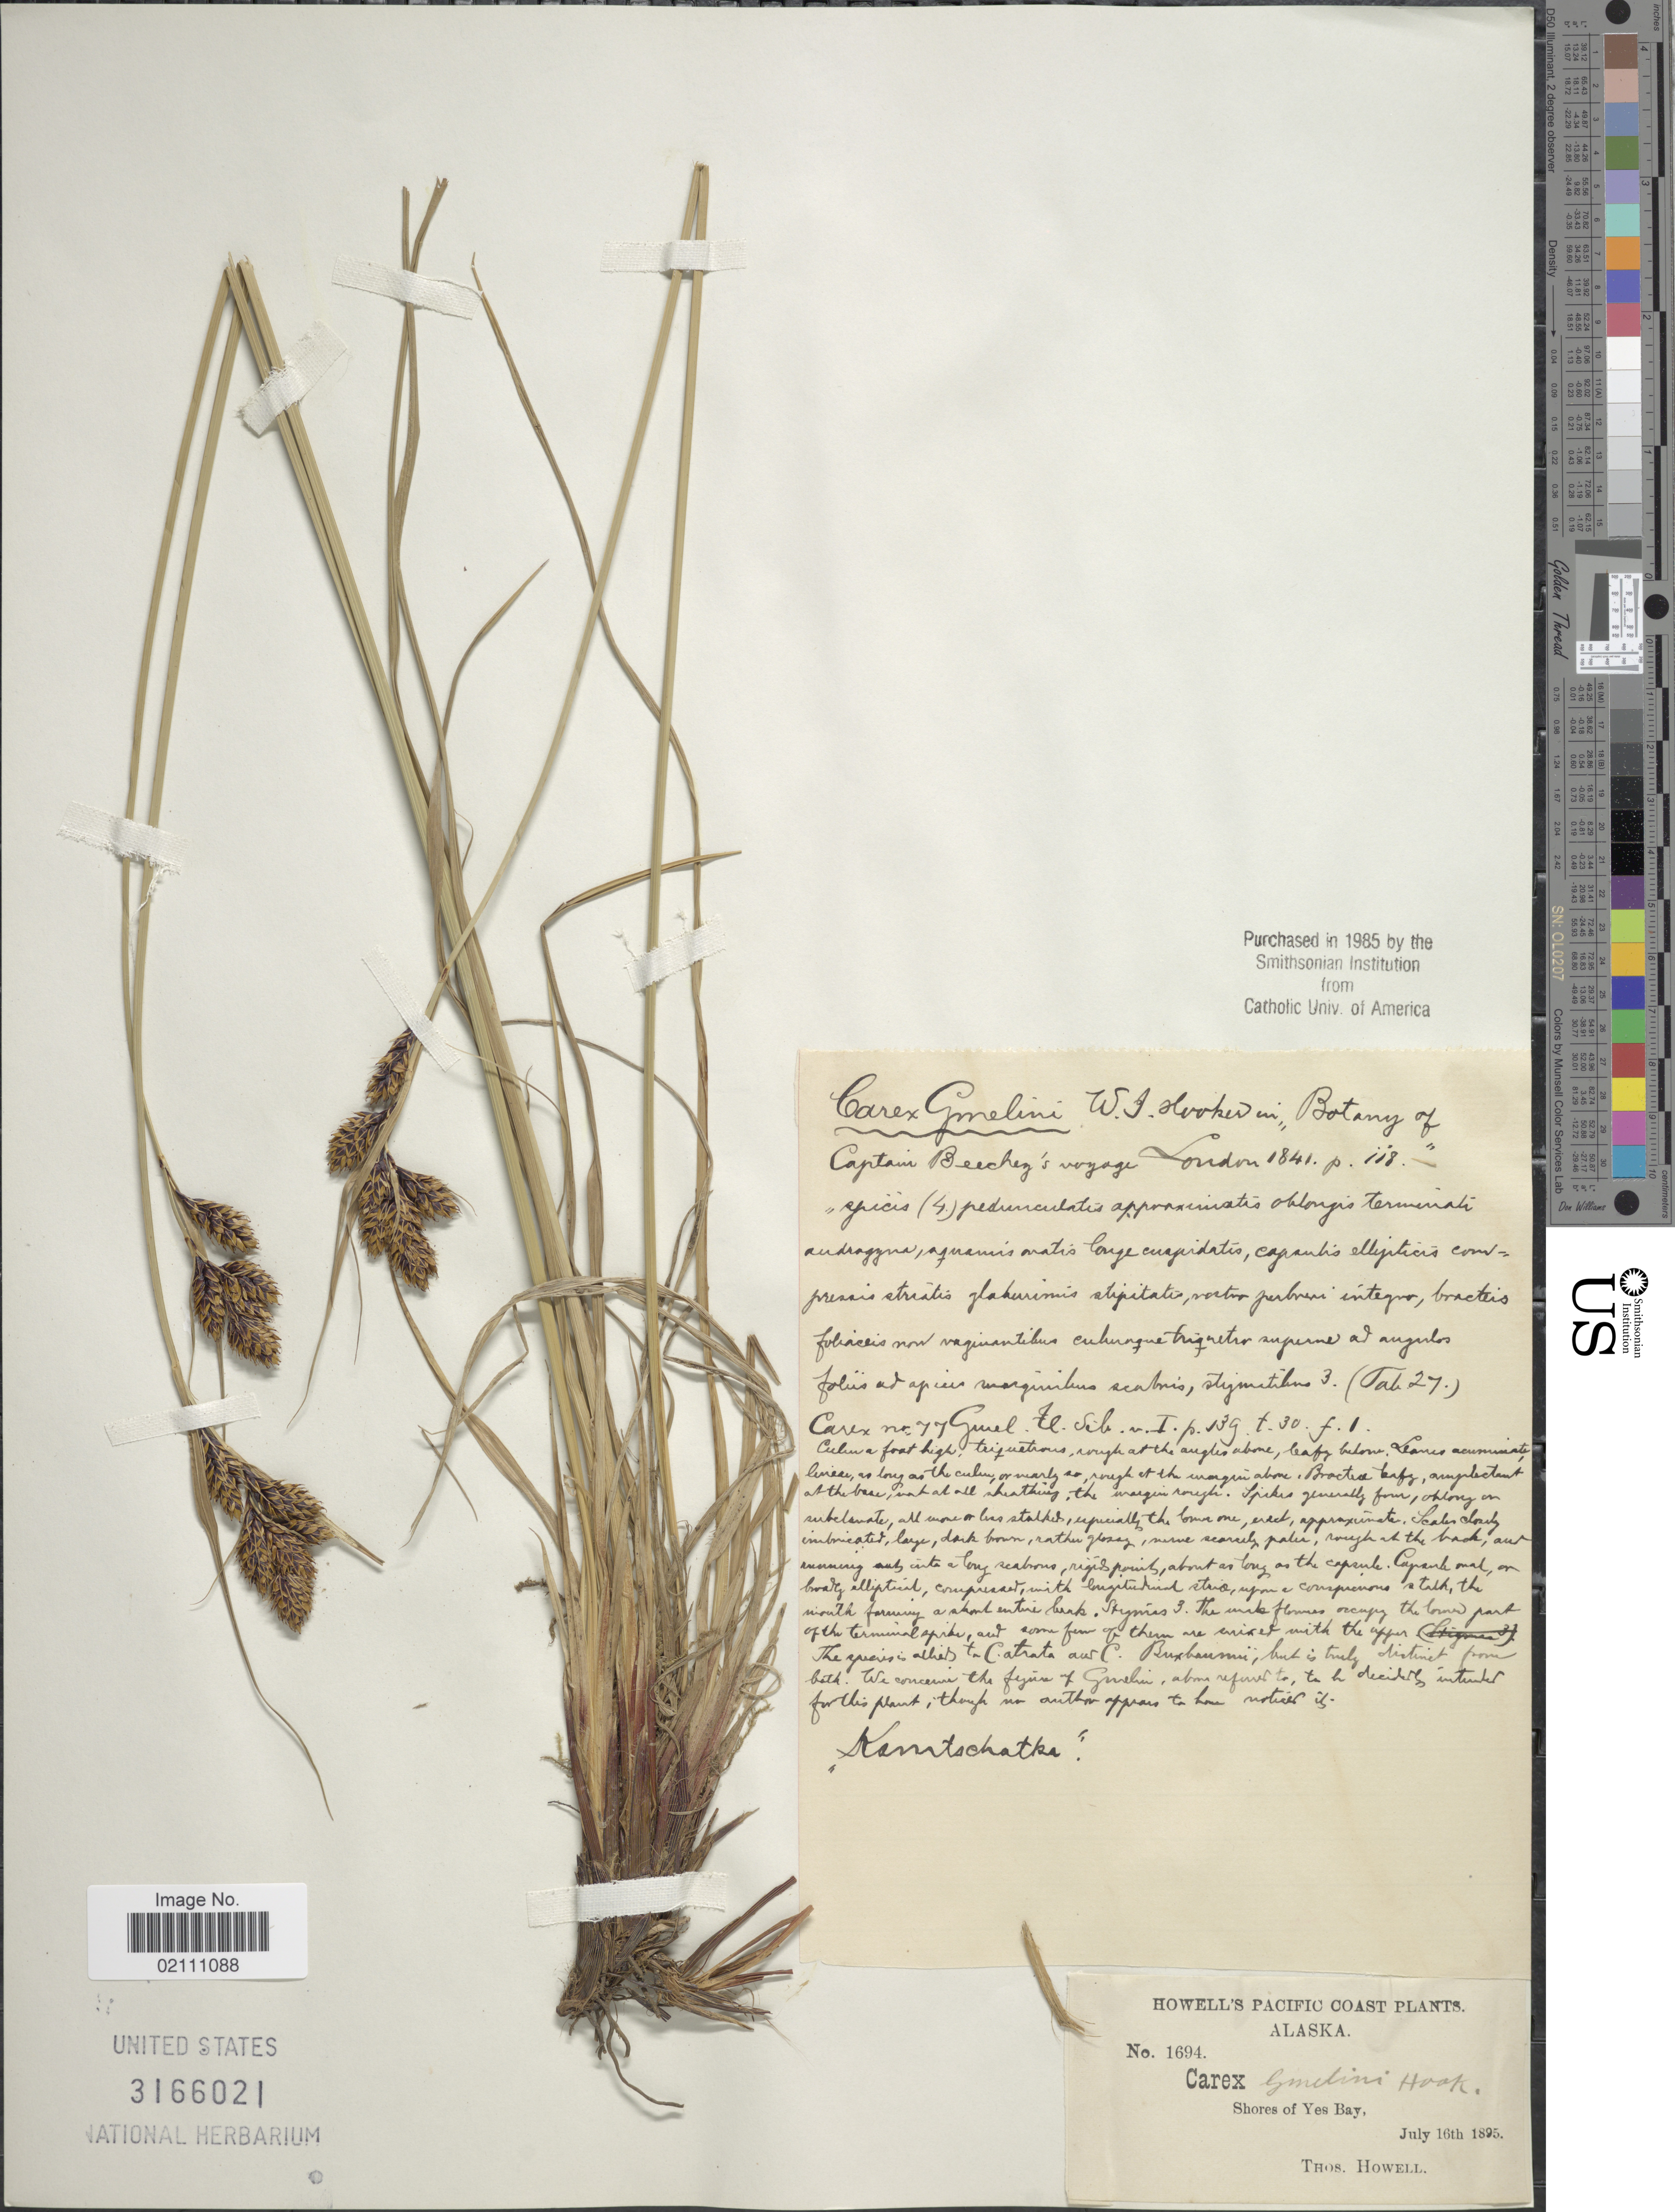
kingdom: Plantae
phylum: Tracheophyta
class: Liliopsida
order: Poales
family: Cyperaceae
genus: Carex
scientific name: Carex gmelinii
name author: Hook. & Arn.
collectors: T. Howell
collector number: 1694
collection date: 1895-07-16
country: United States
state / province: Alaska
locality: Shores of Yes Bay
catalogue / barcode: US 3166021